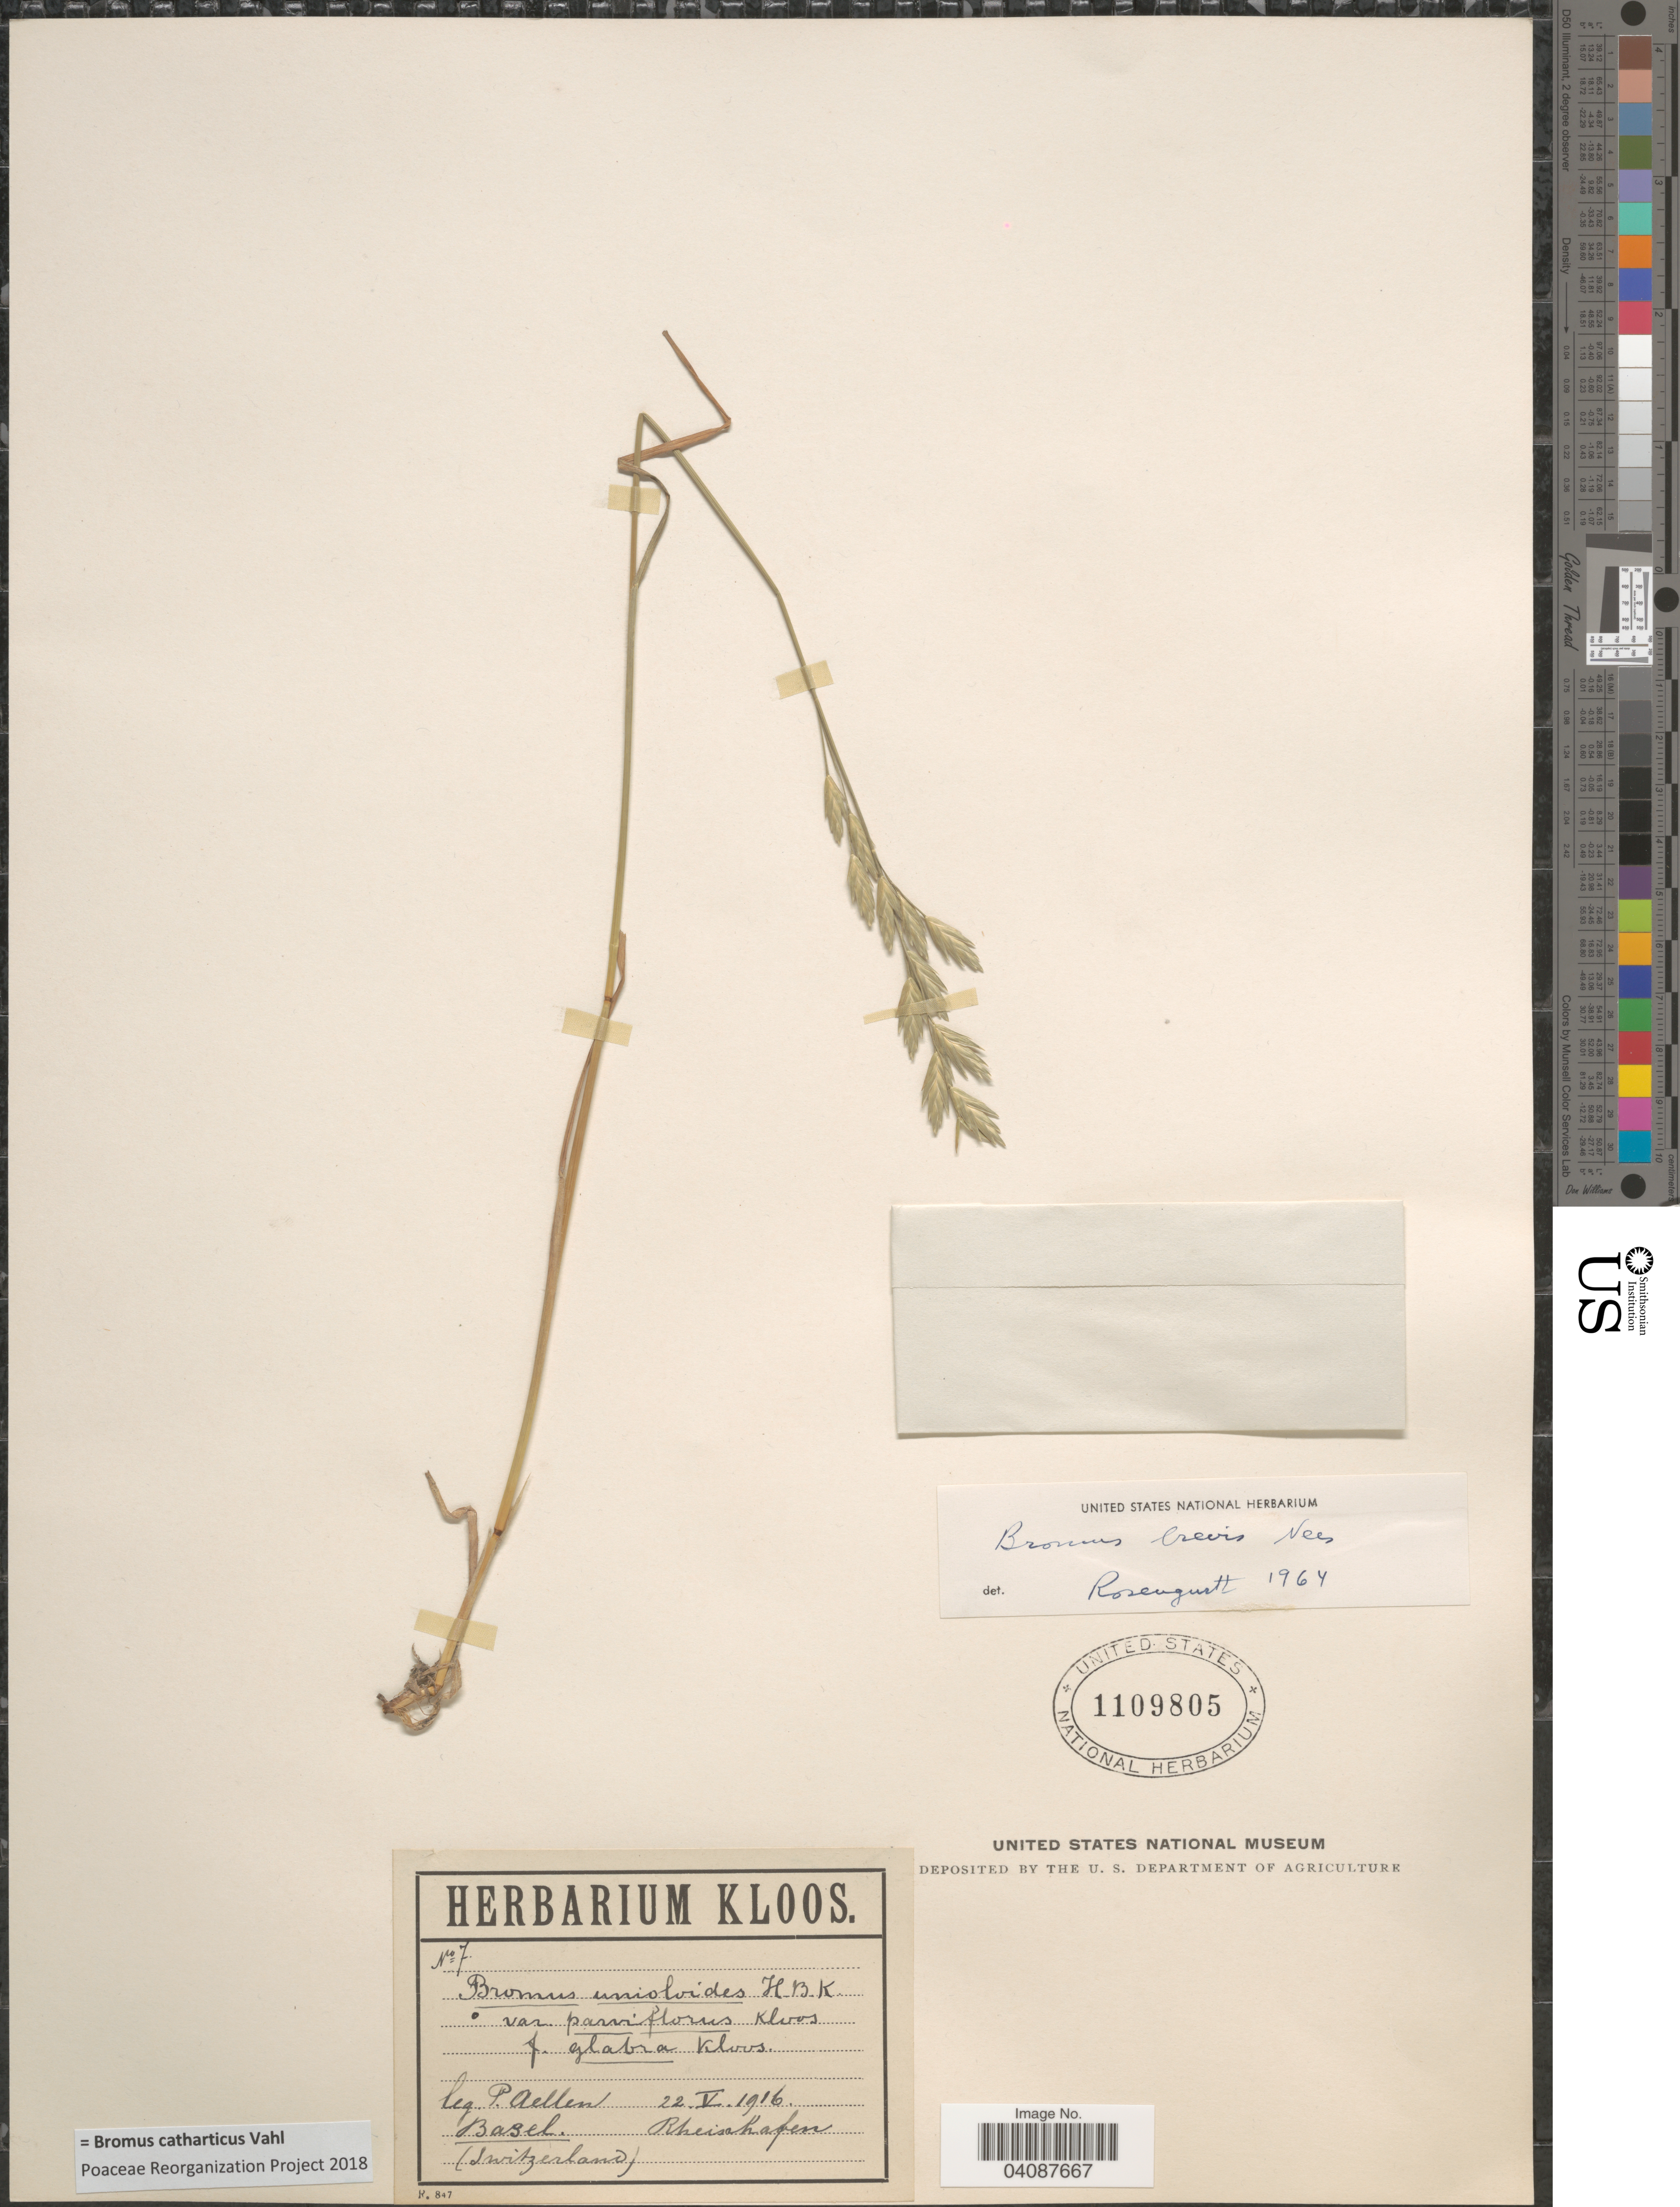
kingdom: Plantae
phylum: Tracheophyta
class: Liliopsida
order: Poales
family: Poaceae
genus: Bromus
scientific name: Bromus commutatus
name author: Schrad.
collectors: P. Aellen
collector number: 7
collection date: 1916-05-22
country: Switzerland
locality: Bazel. Rheinhafen.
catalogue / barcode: US 1109805